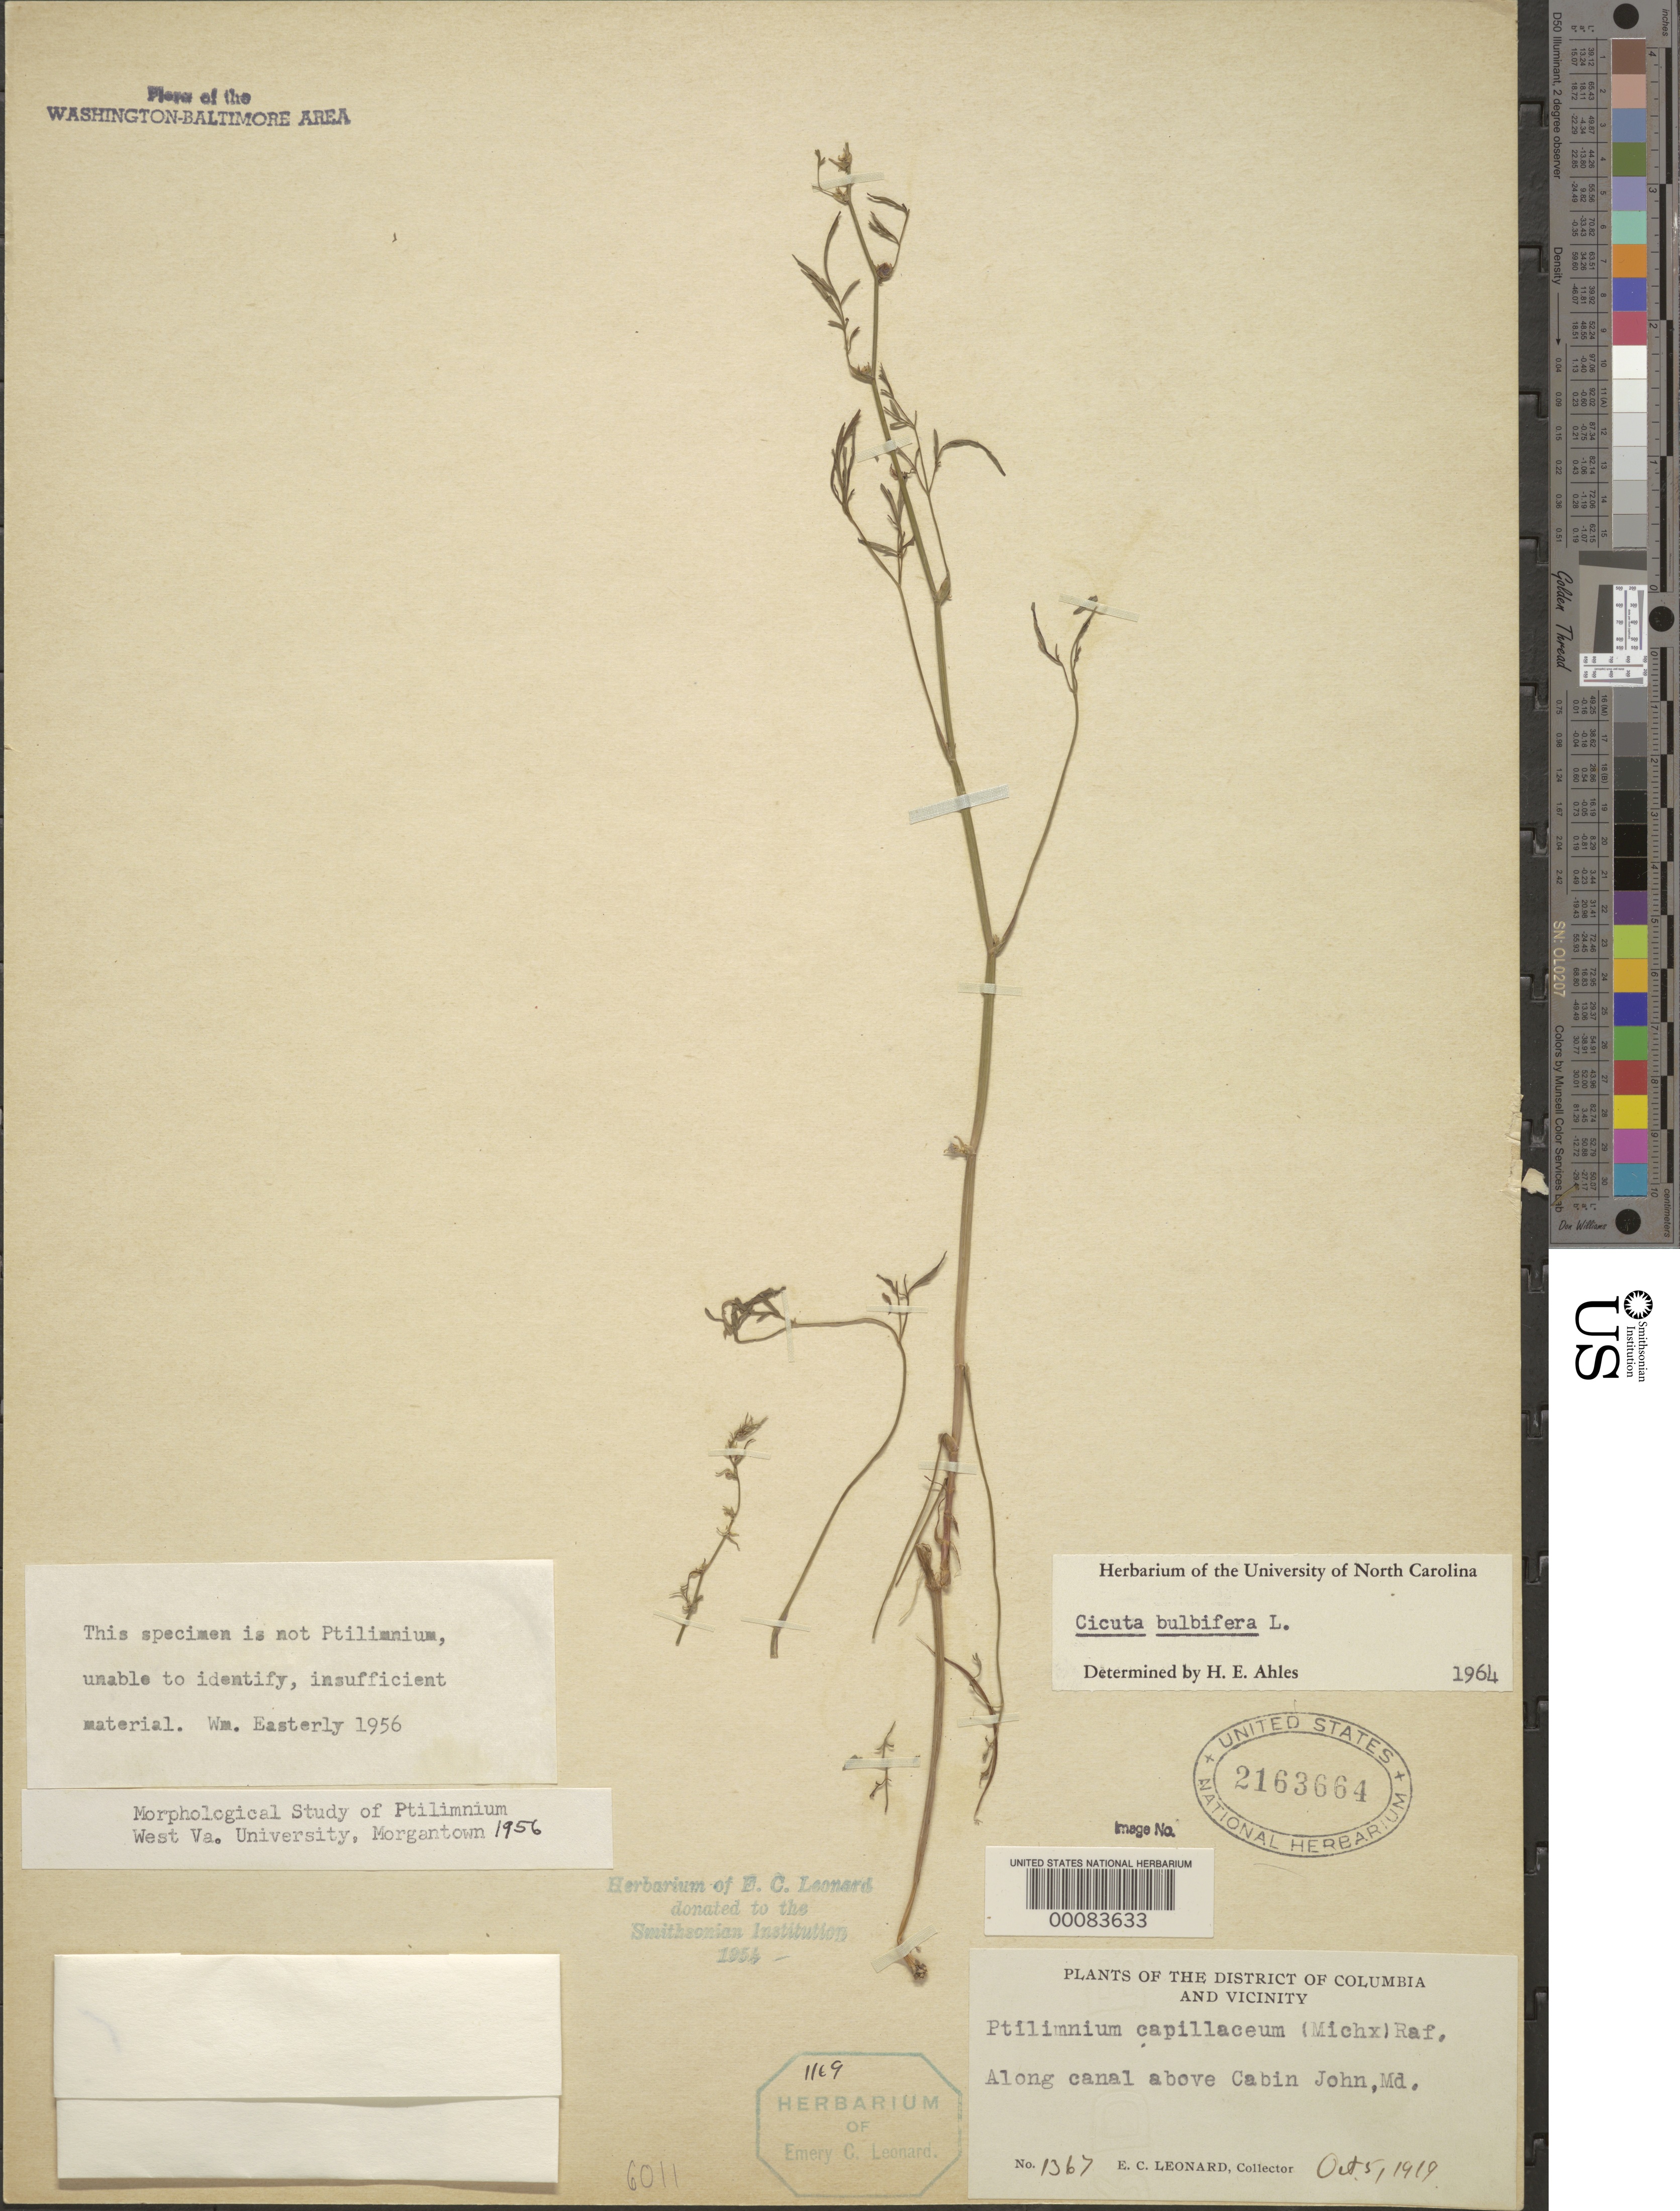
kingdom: Plantae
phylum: Tracheophyta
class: Magnoliopsida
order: Apiales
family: Apiaceae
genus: Cicuta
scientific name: Cicuta bulbifera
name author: L.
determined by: Ahles, H. E.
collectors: E. C. Leonard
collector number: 1367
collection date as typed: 05 Oct 1919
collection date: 1919-10-05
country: United States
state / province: Maryland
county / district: Montgomery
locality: Along Canal above Cabin John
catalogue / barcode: US 2163664